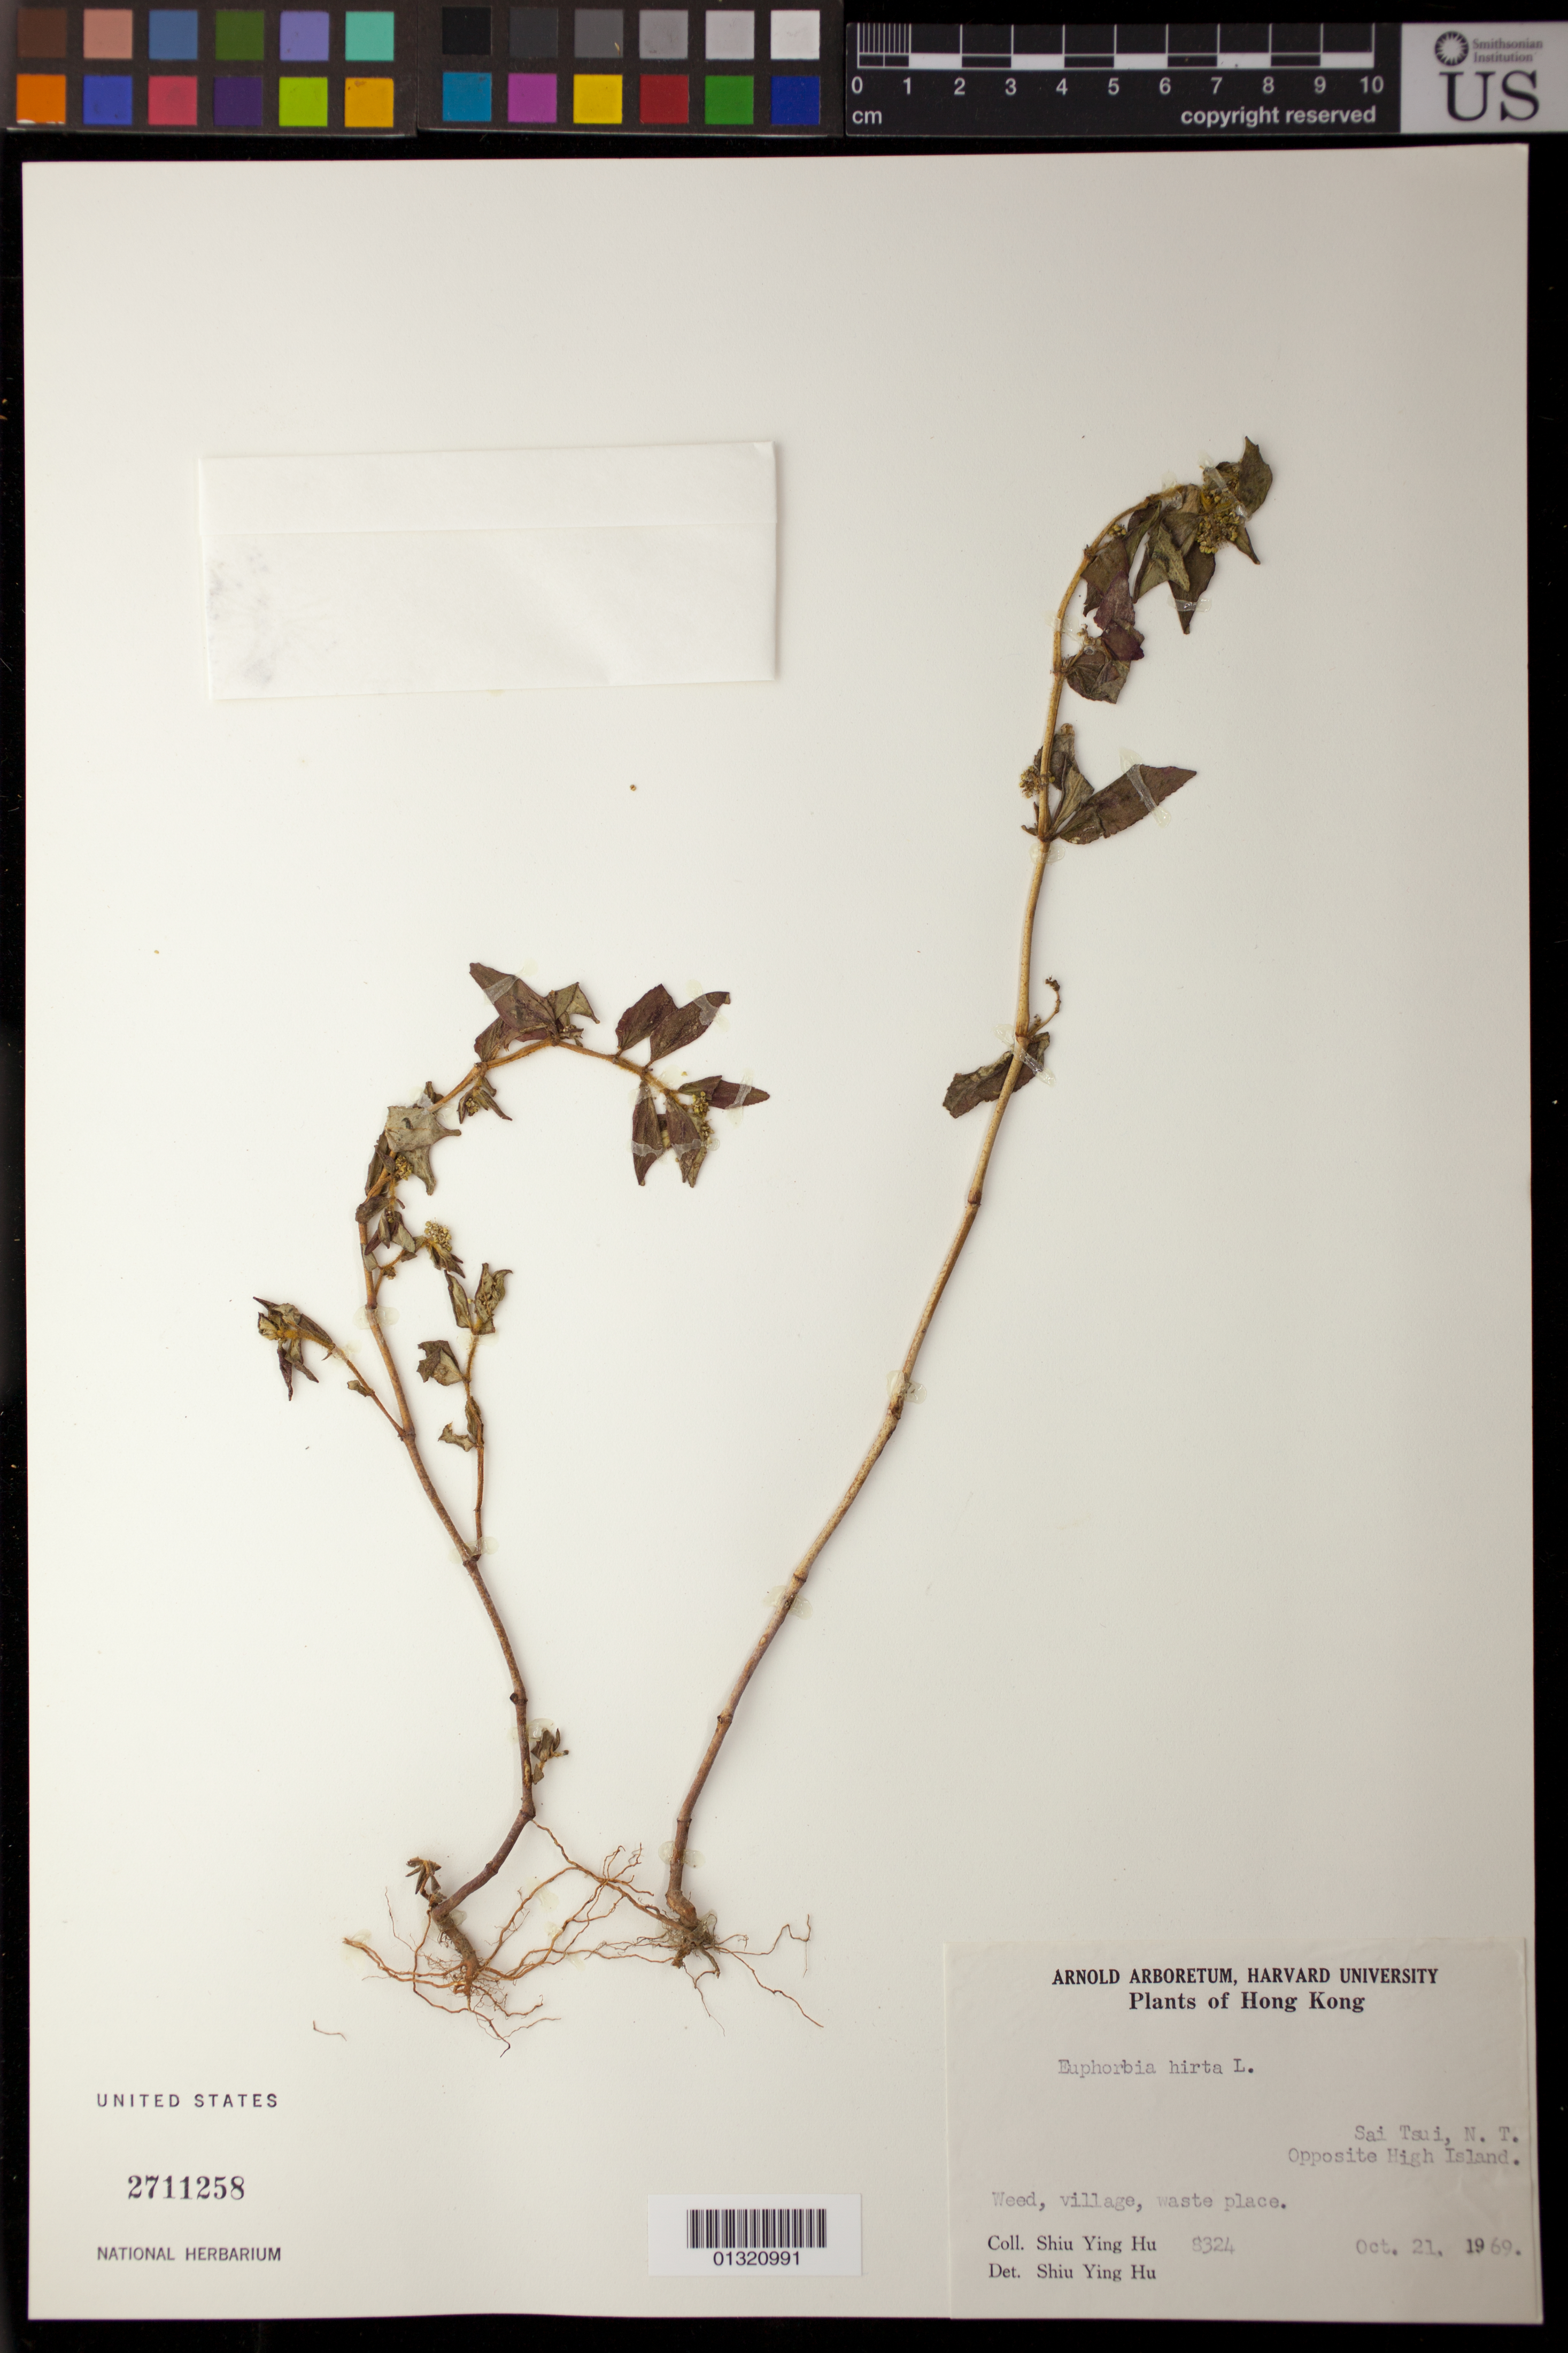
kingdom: Plantae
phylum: Tracheophyta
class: Magnoliopsida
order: Malpighiales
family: Euphorbiaceae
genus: Euphorbia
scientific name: Euphorbia hirta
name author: L.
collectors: S. Y. Hu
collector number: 8324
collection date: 1969-10-21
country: China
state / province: Hong Kong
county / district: New Territories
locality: Sai Tsui, N. T. , Opposite High Island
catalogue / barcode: US 2711258